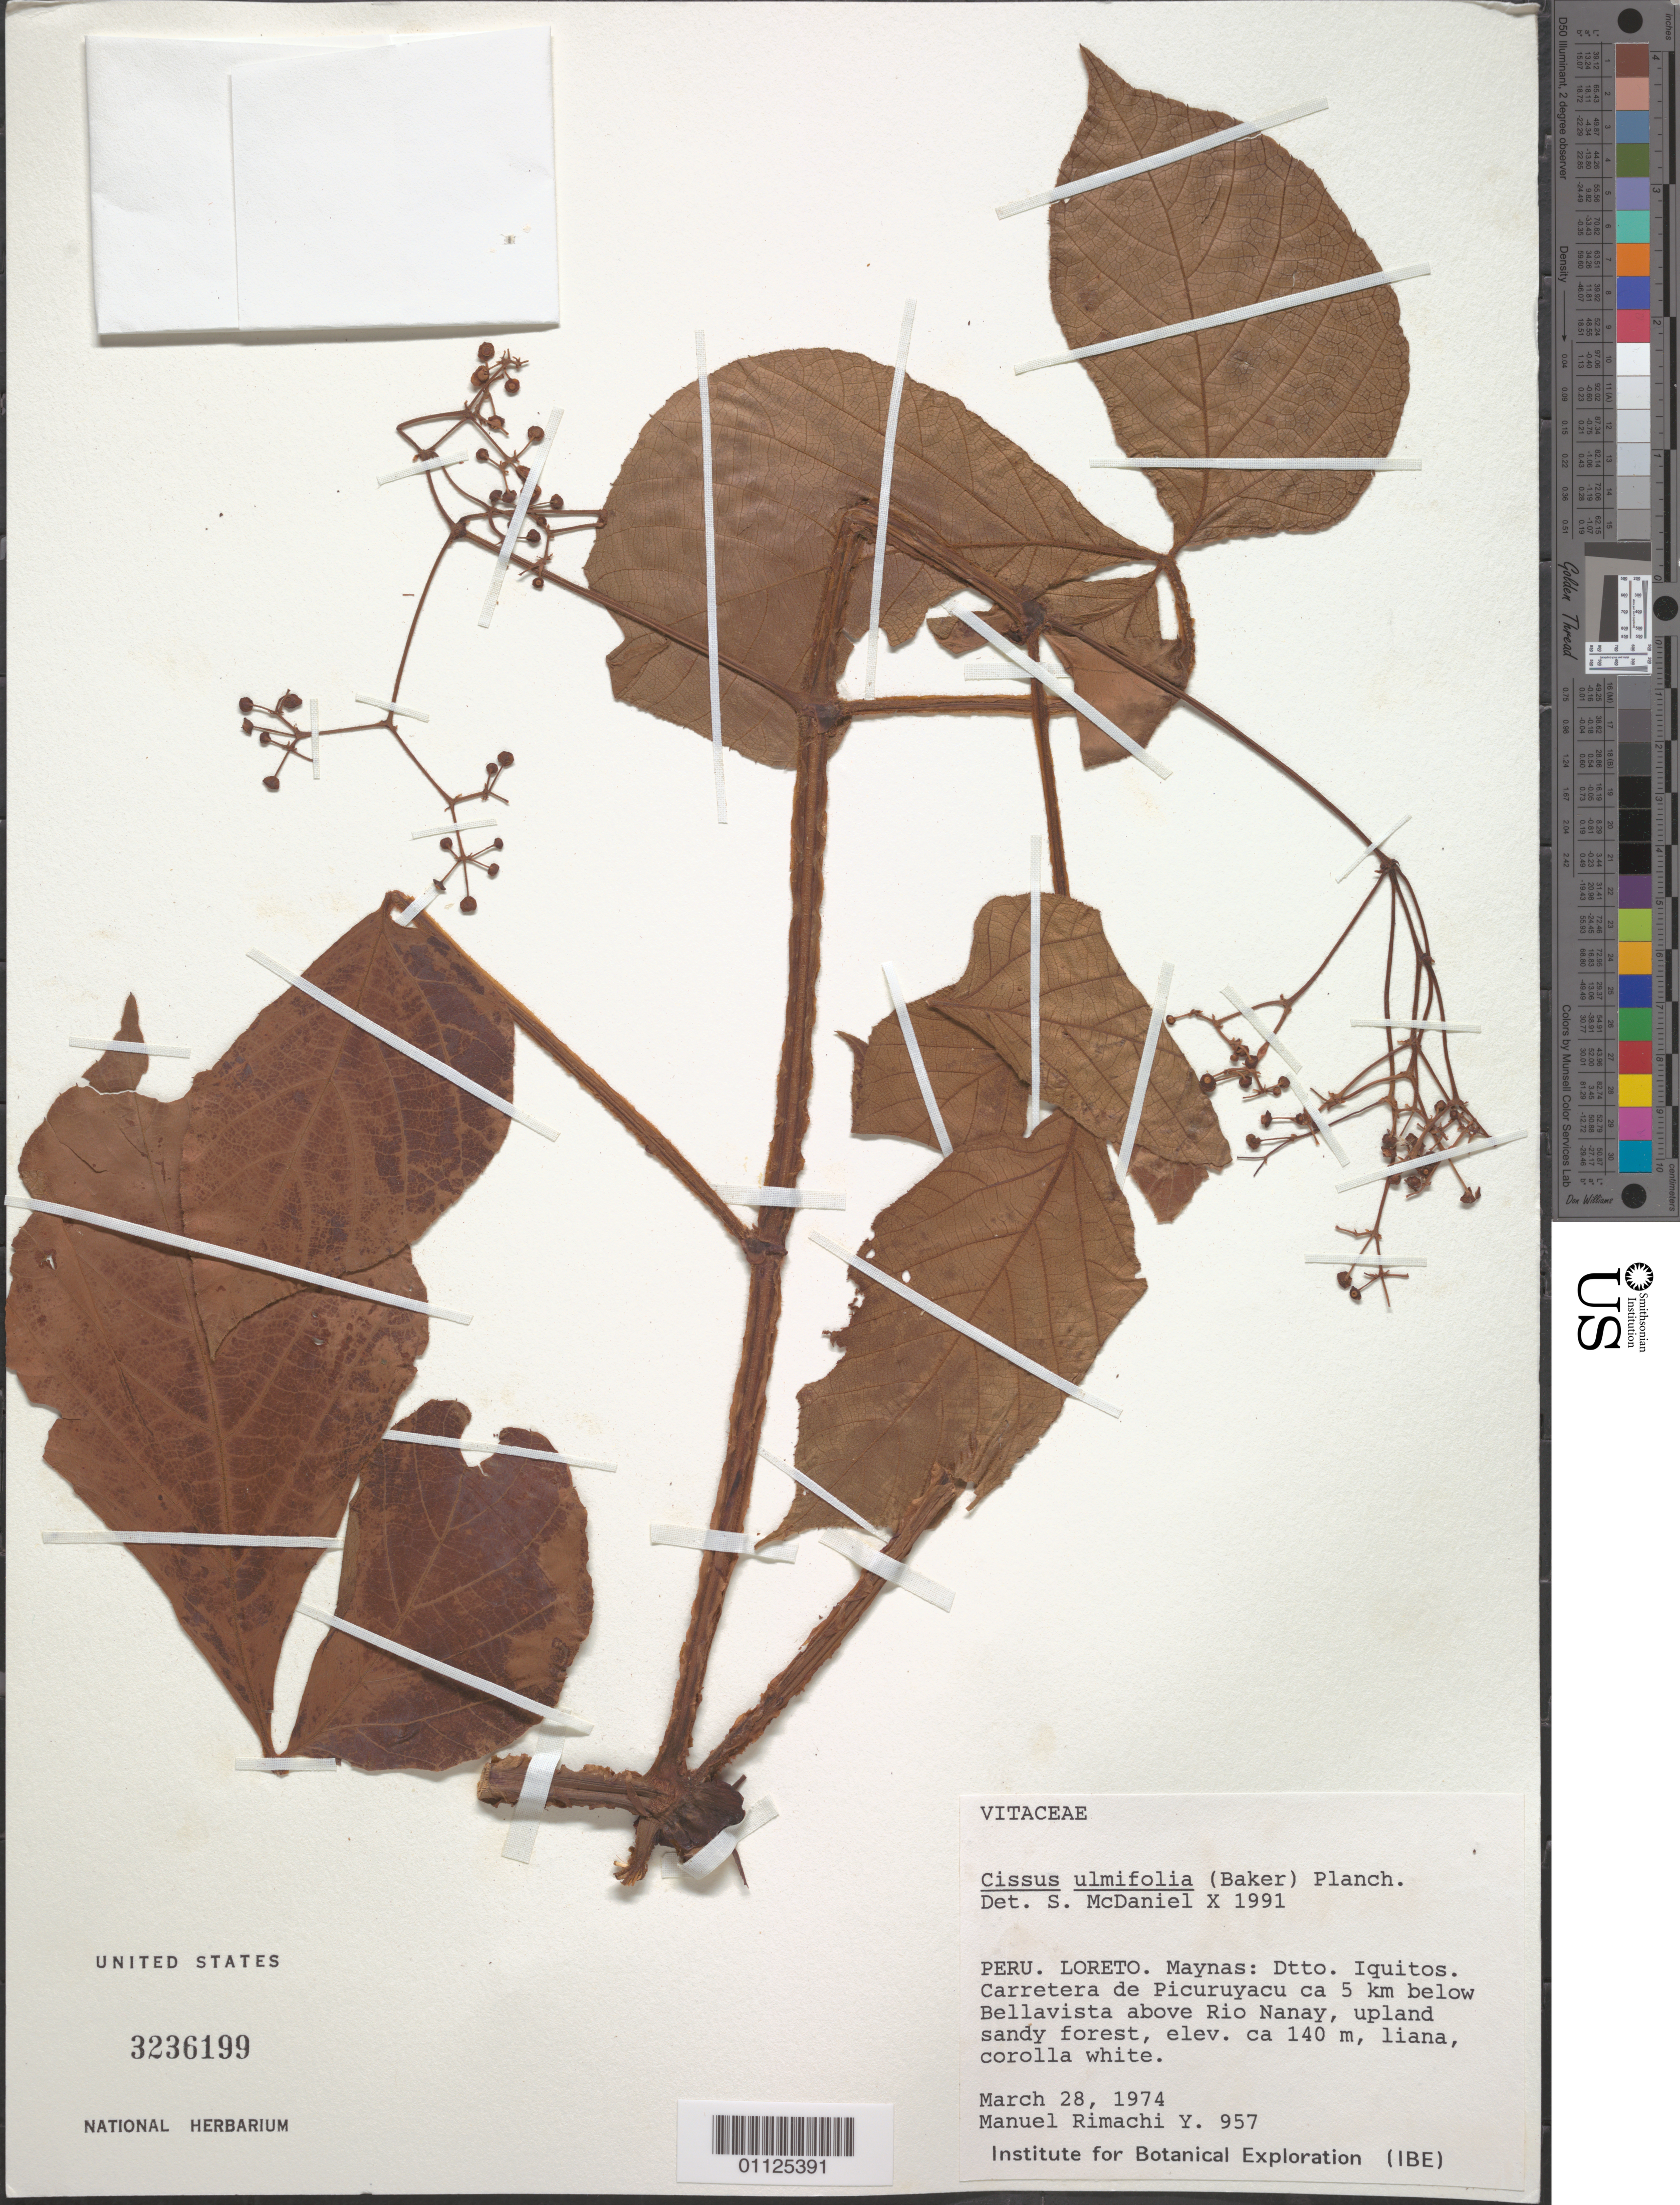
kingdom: Plantae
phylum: Tracheophyta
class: Magnoliopsida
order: Vitales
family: Vitaceae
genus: Cissus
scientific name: Cissus ulmifolia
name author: (Baker) Planch.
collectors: M. Rimachi Y.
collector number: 957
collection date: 1974-03-28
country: Peru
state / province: Loreto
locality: Maynas. Dtto. Iquitos. Carretera de Picuruyacu ca 5 km below Bellavista above Rio Nanay.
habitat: Liana. Upland sandy forest.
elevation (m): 140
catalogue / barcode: US 3236199